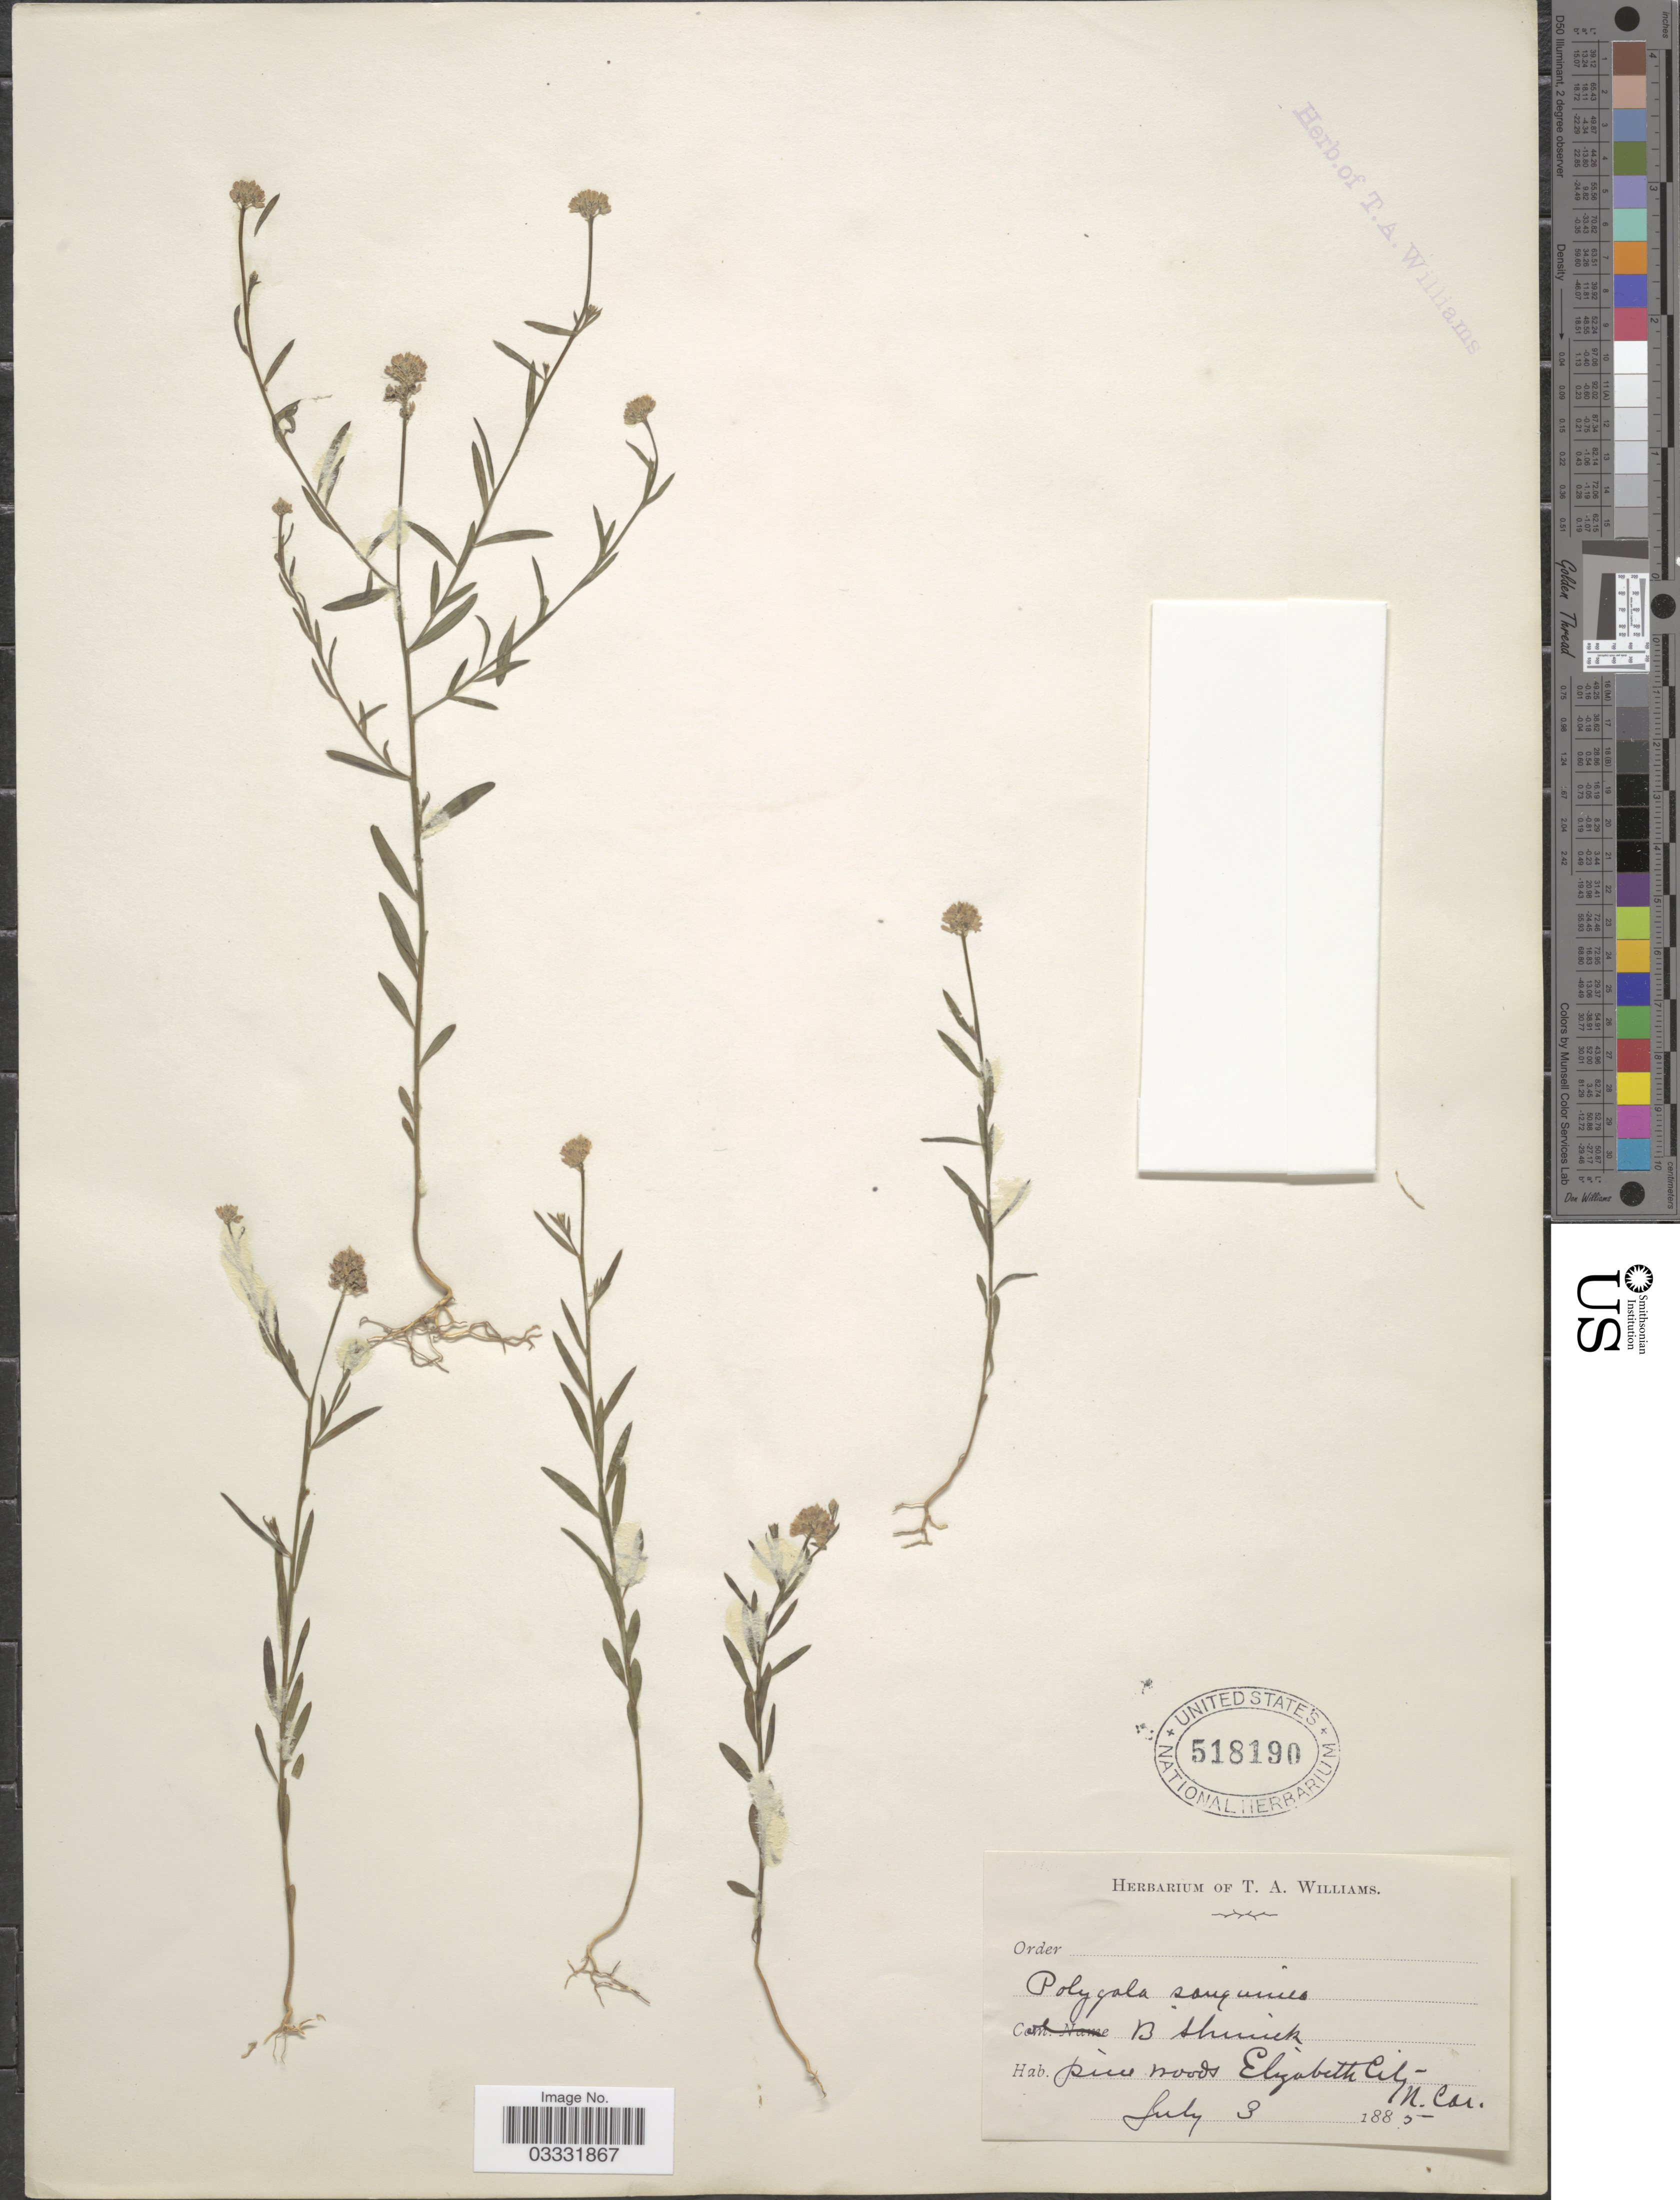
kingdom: Plantae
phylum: Tracheophyta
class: Magnoliopsida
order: Fabales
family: Polygalaceae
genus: Polygala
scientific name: Polygala sanguinea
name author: L.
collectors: ex herb. Thos. A. Williams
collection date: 1885-07-03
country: United States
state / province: North Carolina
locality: Elizabeth City.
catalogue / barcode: US 518190